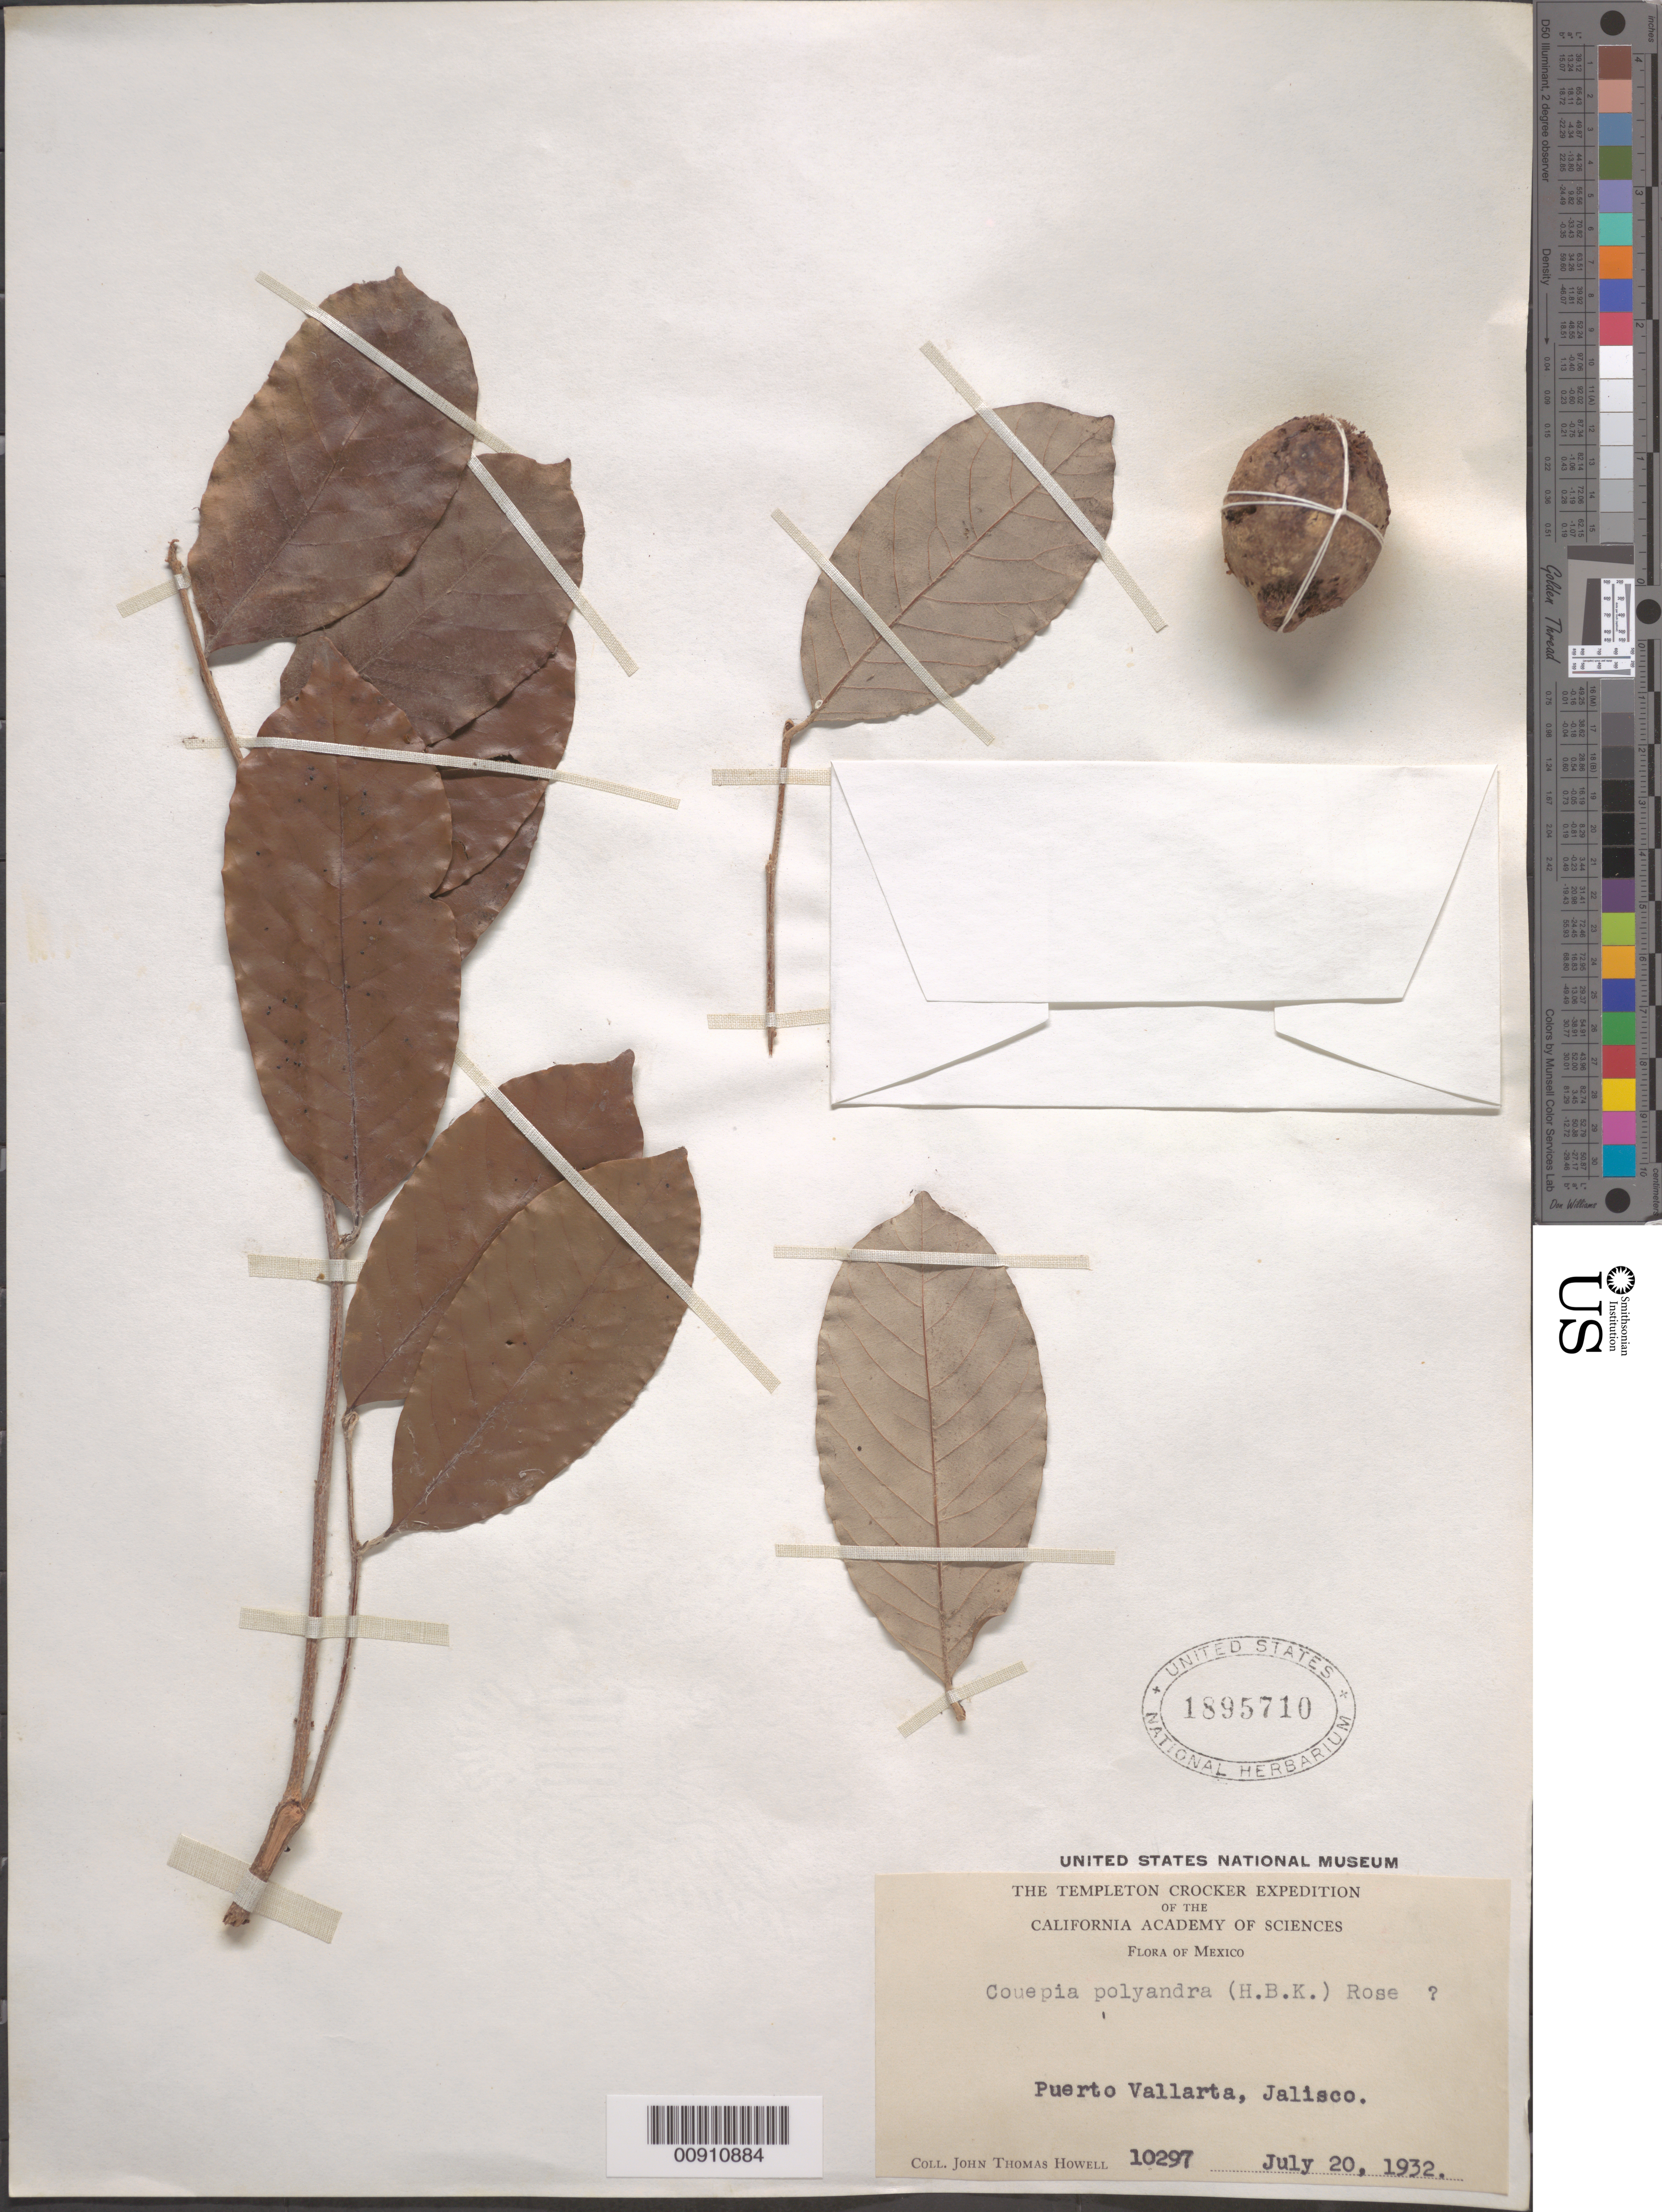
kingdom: Plantae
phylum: Tracheophyta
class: Magnoliopsida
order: Malpighiales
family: Chrysobalanaceae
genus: Couepia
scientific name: Couepia polyandra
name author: (Kunth) Rose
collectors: J. T. Howell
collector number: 10297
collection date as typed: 20 Jul 1932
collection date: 1932-07-20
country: Mexico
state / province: Jalisco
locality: Puerto Vallarta, Jalisco.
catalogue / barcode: US 1895710